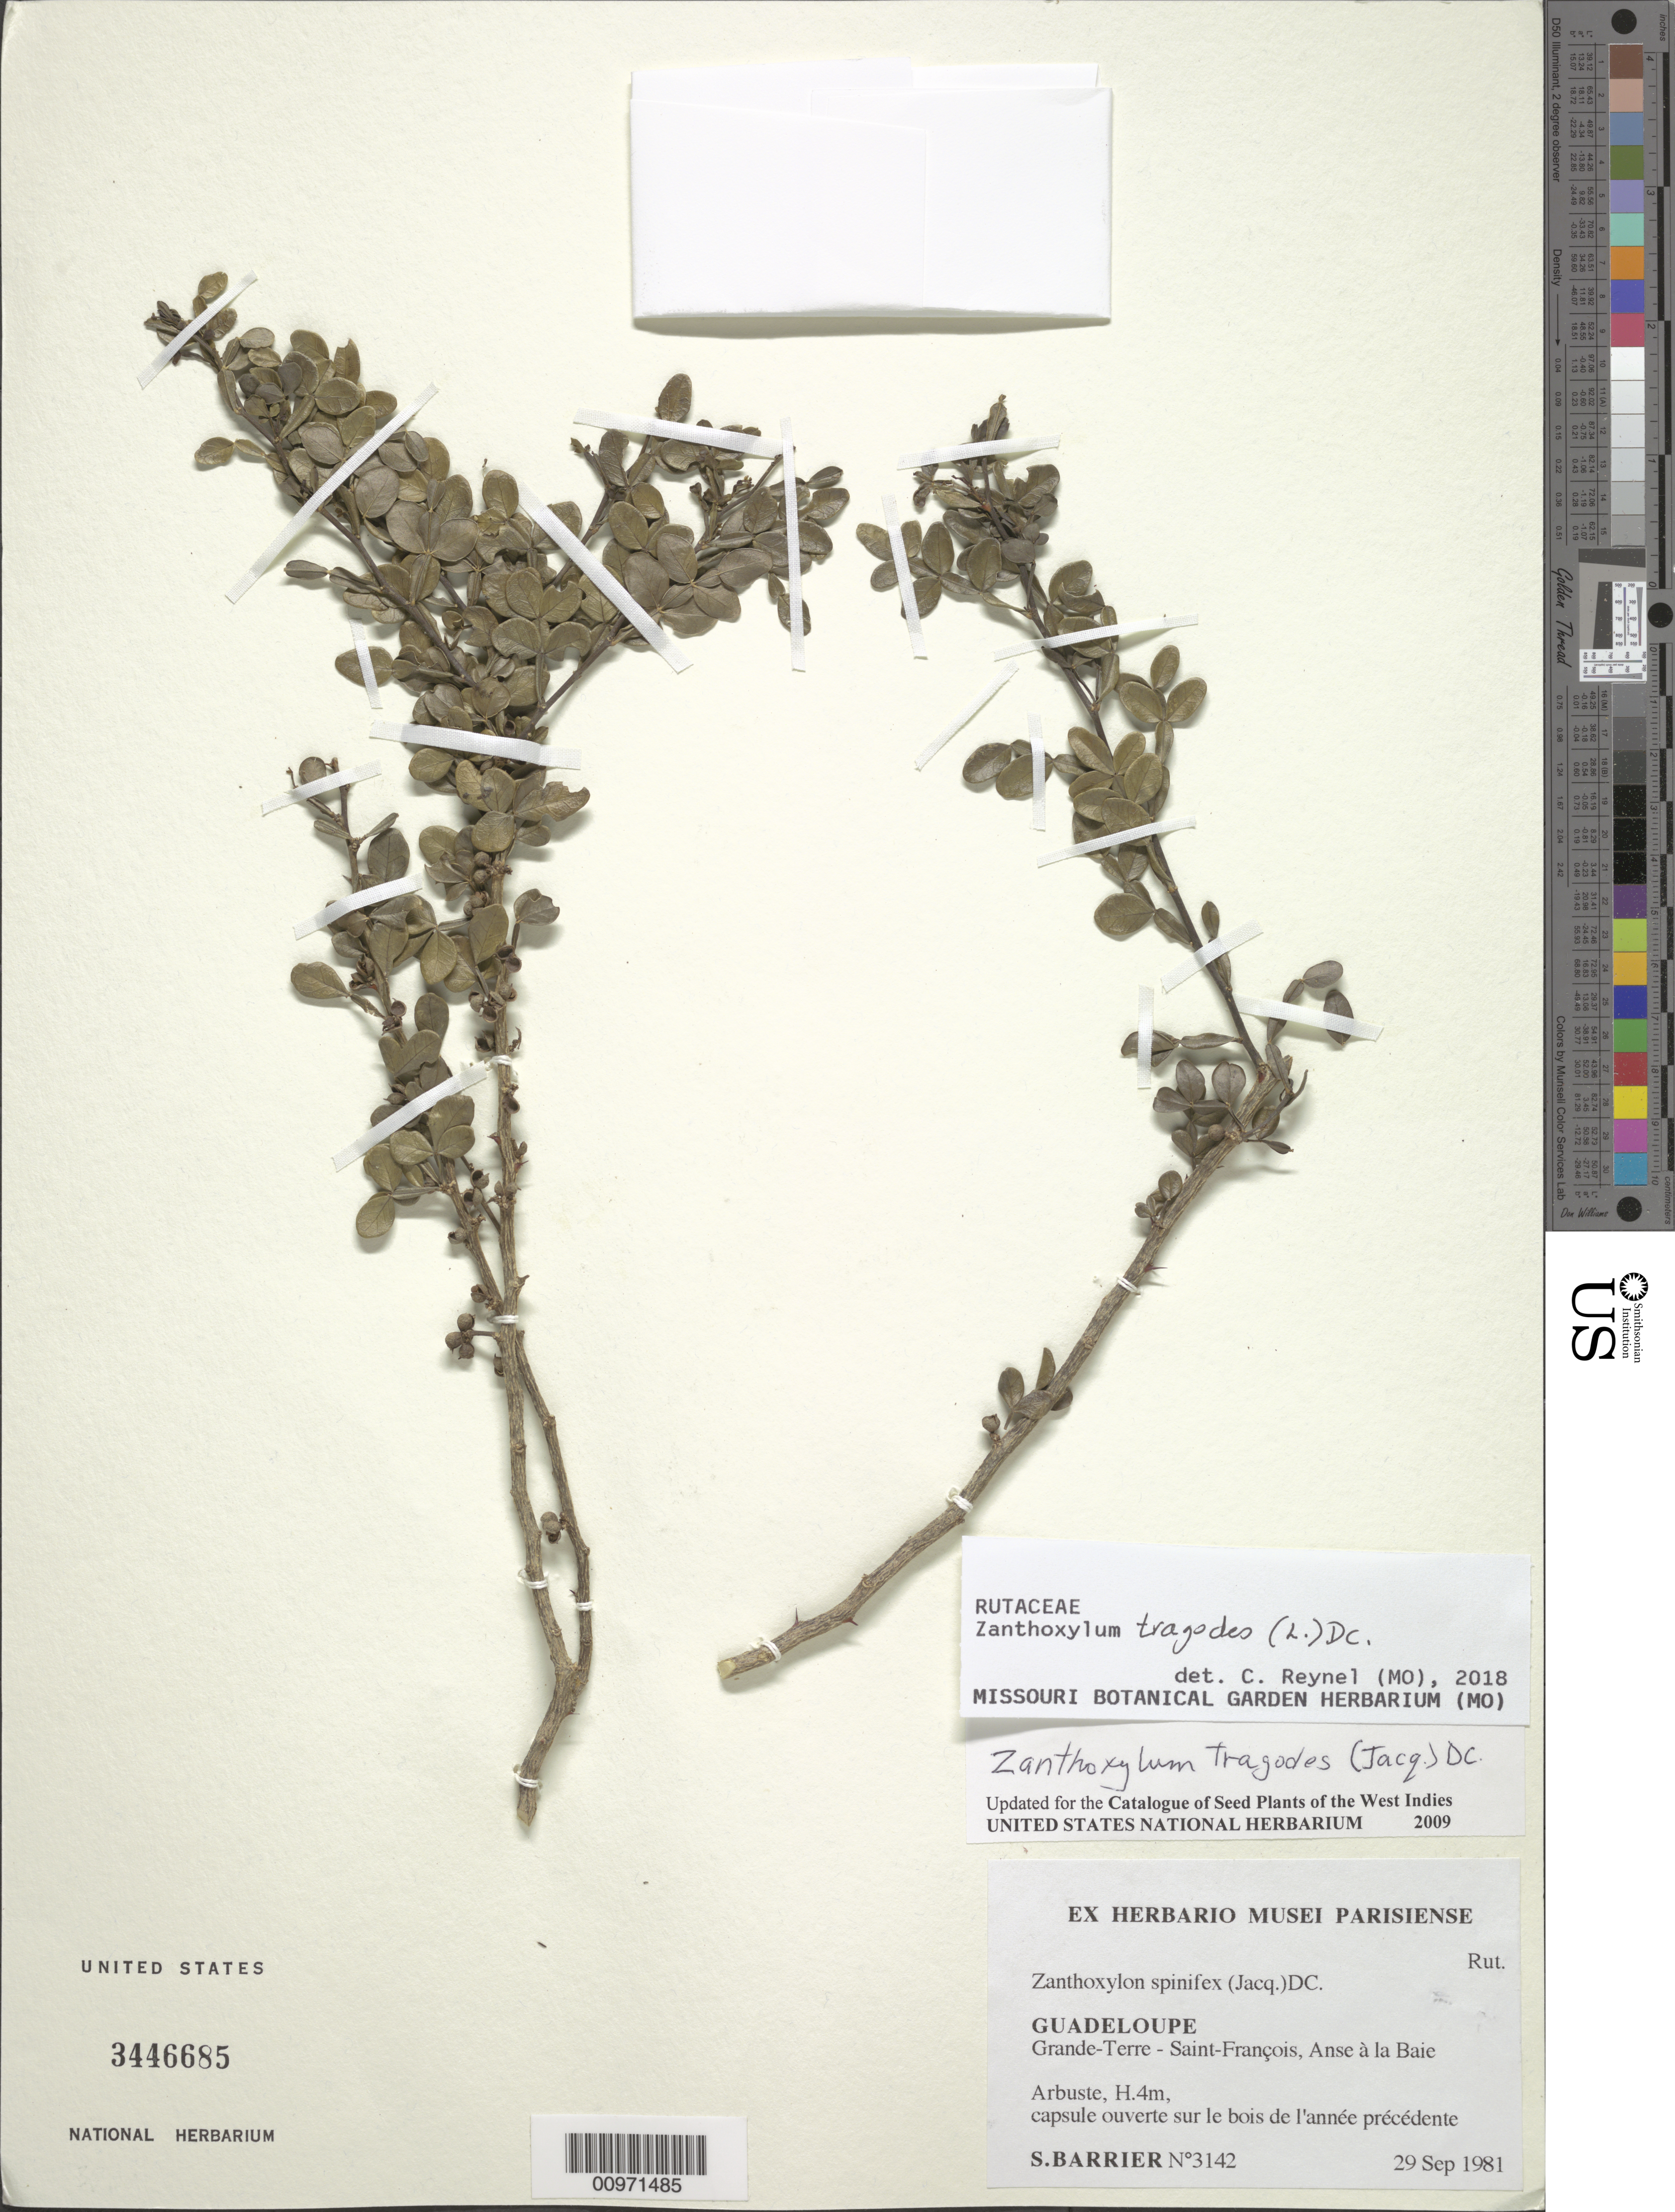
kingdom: Plantae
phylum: Tracheophyta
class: Magnoliopsida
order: Sapindales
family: Rutaceae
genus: Zanthoxylum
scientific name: Zanthoxylum tragodes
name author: (L.) DC.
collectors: S. Barrier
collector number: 3142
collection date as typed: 29 Sep 1981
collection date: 1981-09-29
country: Guadeloupe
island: Grande Terre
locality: Grande-Terre - Saint-François, Anse à la Baie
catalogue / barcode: US 3446685